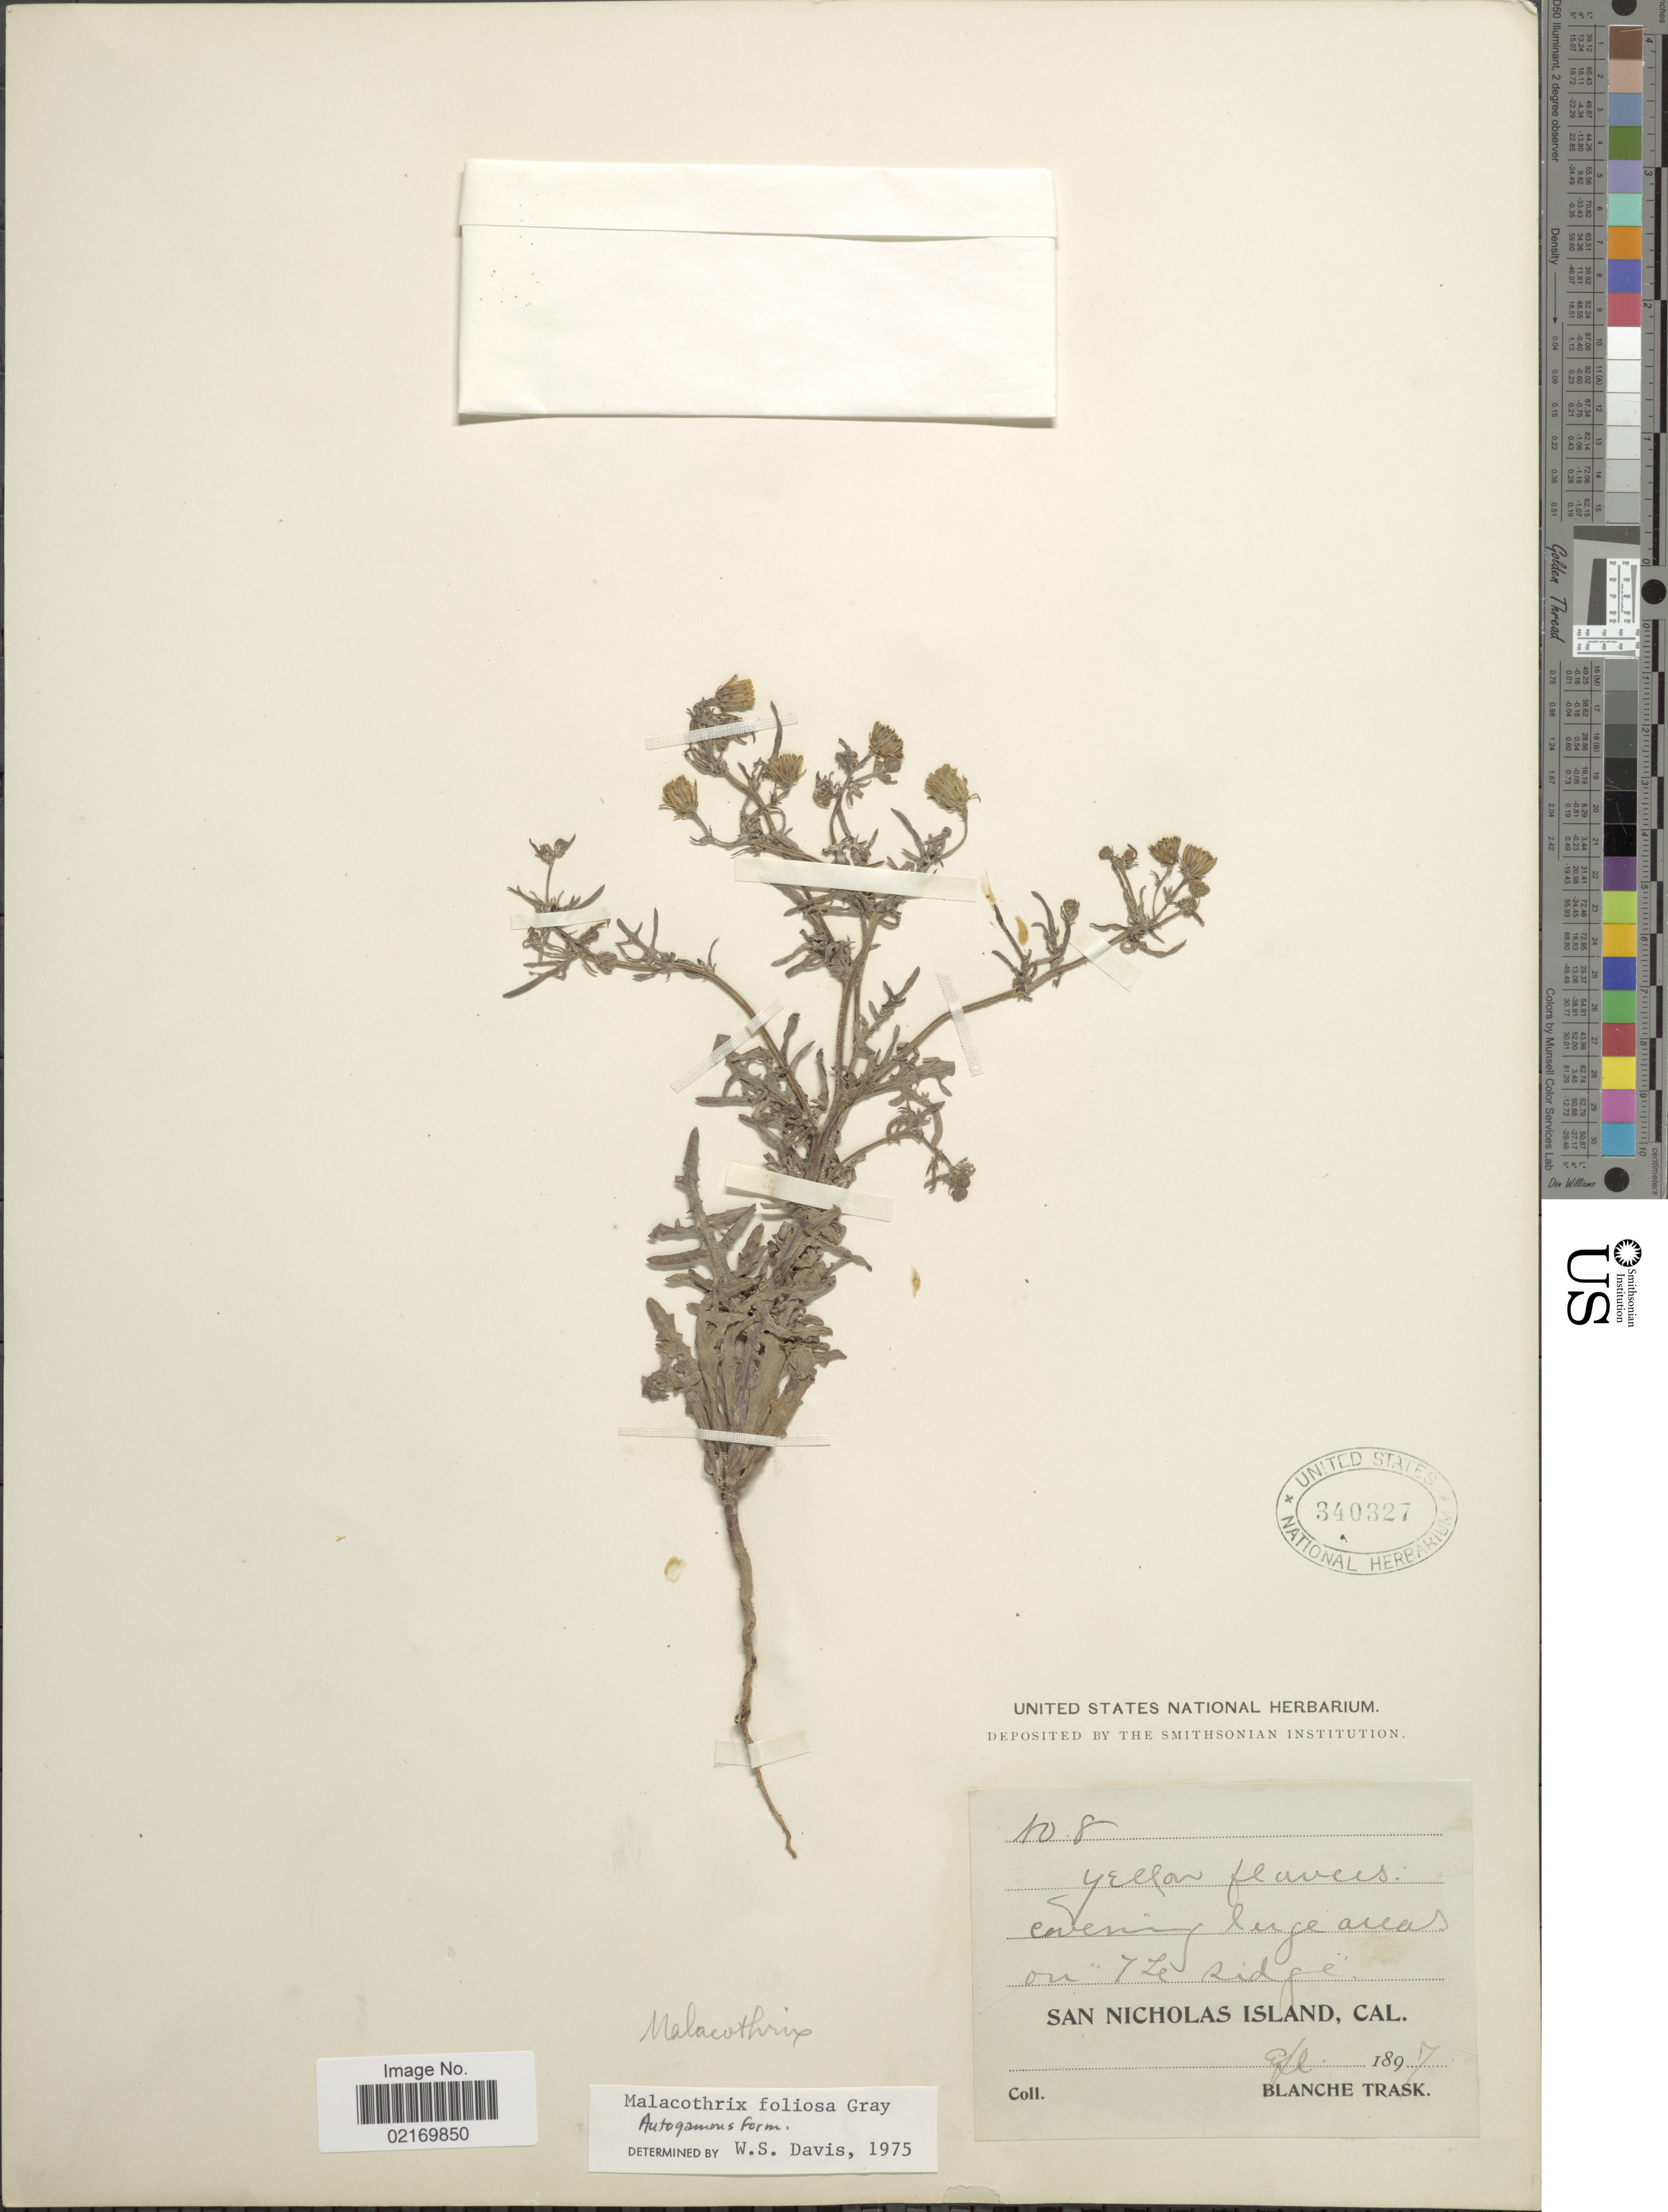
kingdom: Plantae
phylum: Tracheophyta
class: Magnoliopsida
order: Asterales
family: Asteraceae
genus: Malacothrix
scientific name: Malacothrix foliosa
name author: A. Gray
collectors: B. Trask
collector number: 8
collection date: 1897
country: United States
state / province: California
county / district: Ventura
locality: San Nicholas Island, Cal.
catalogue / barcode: US 340327